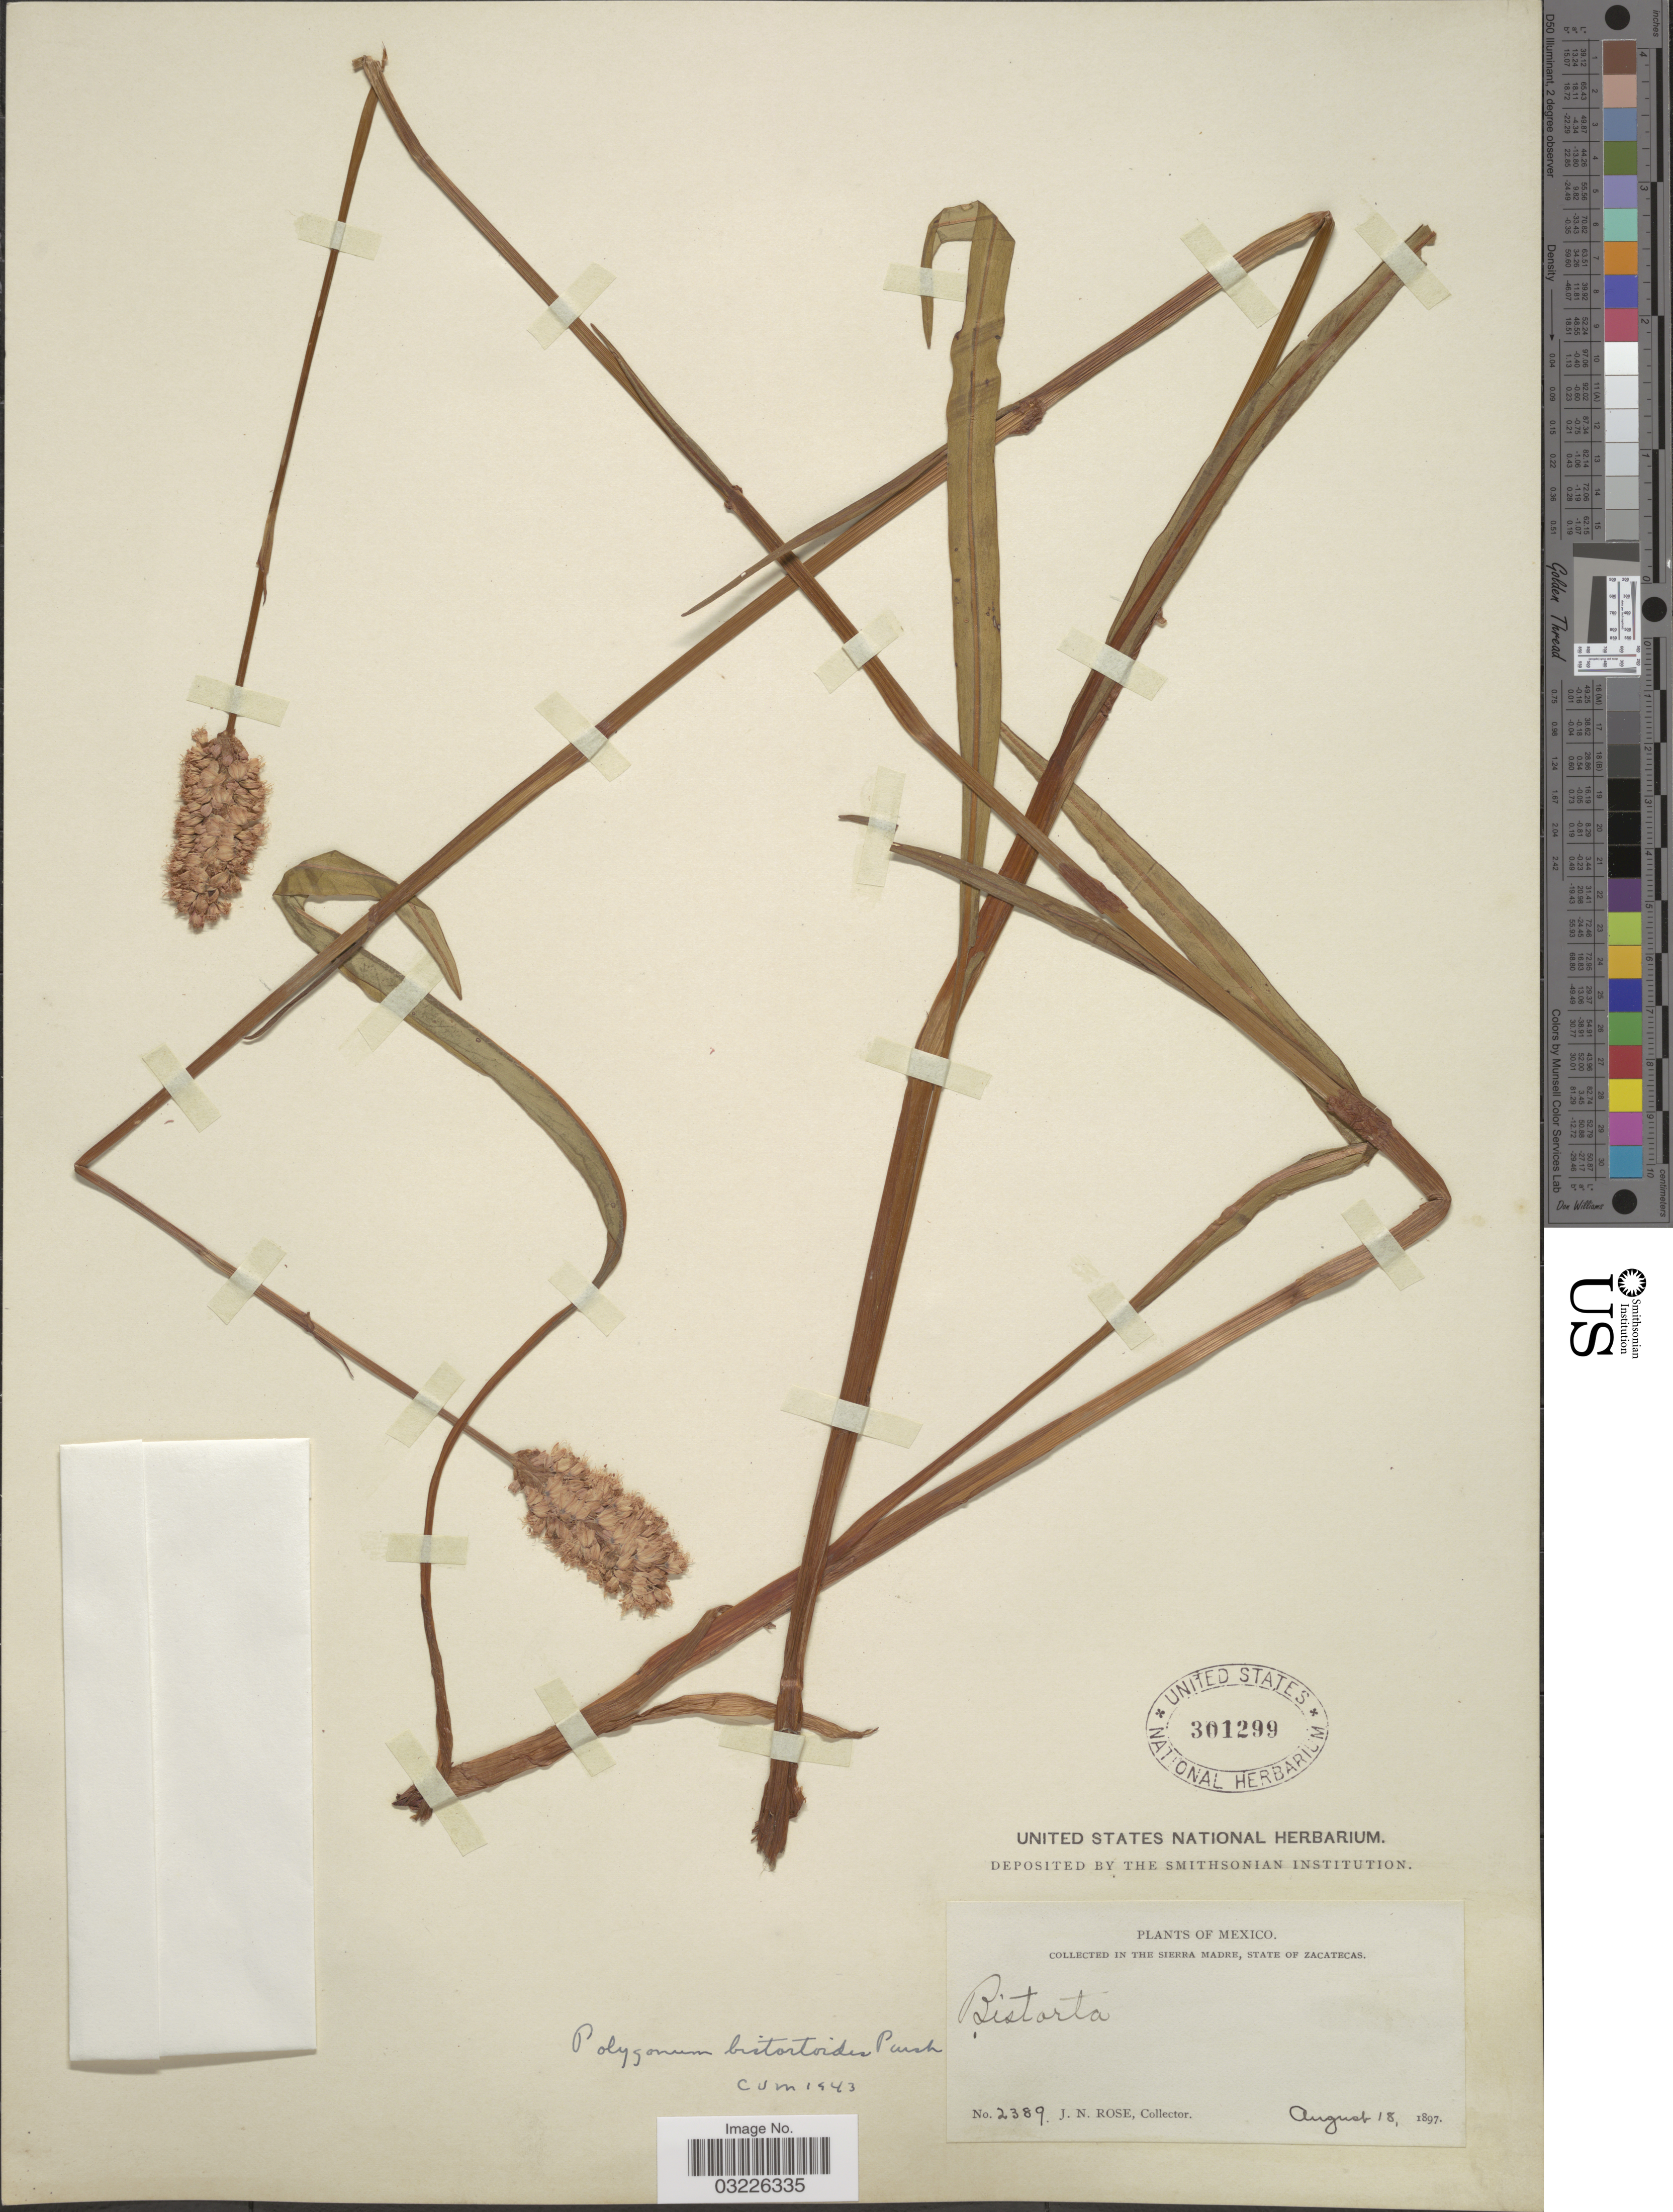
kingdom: Plantae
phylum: Tracheophyta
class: Magnoliopsida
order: Caryophyllales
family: Polygonaceae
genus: Bistorta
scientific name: Bistorta bistortoides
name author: (Pursh) Small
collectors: J. N. Rose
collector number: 2389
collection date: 1897-08-18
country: Mexico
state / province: Zacatecas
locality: In the Sierra Madre.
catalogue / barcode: US 301299